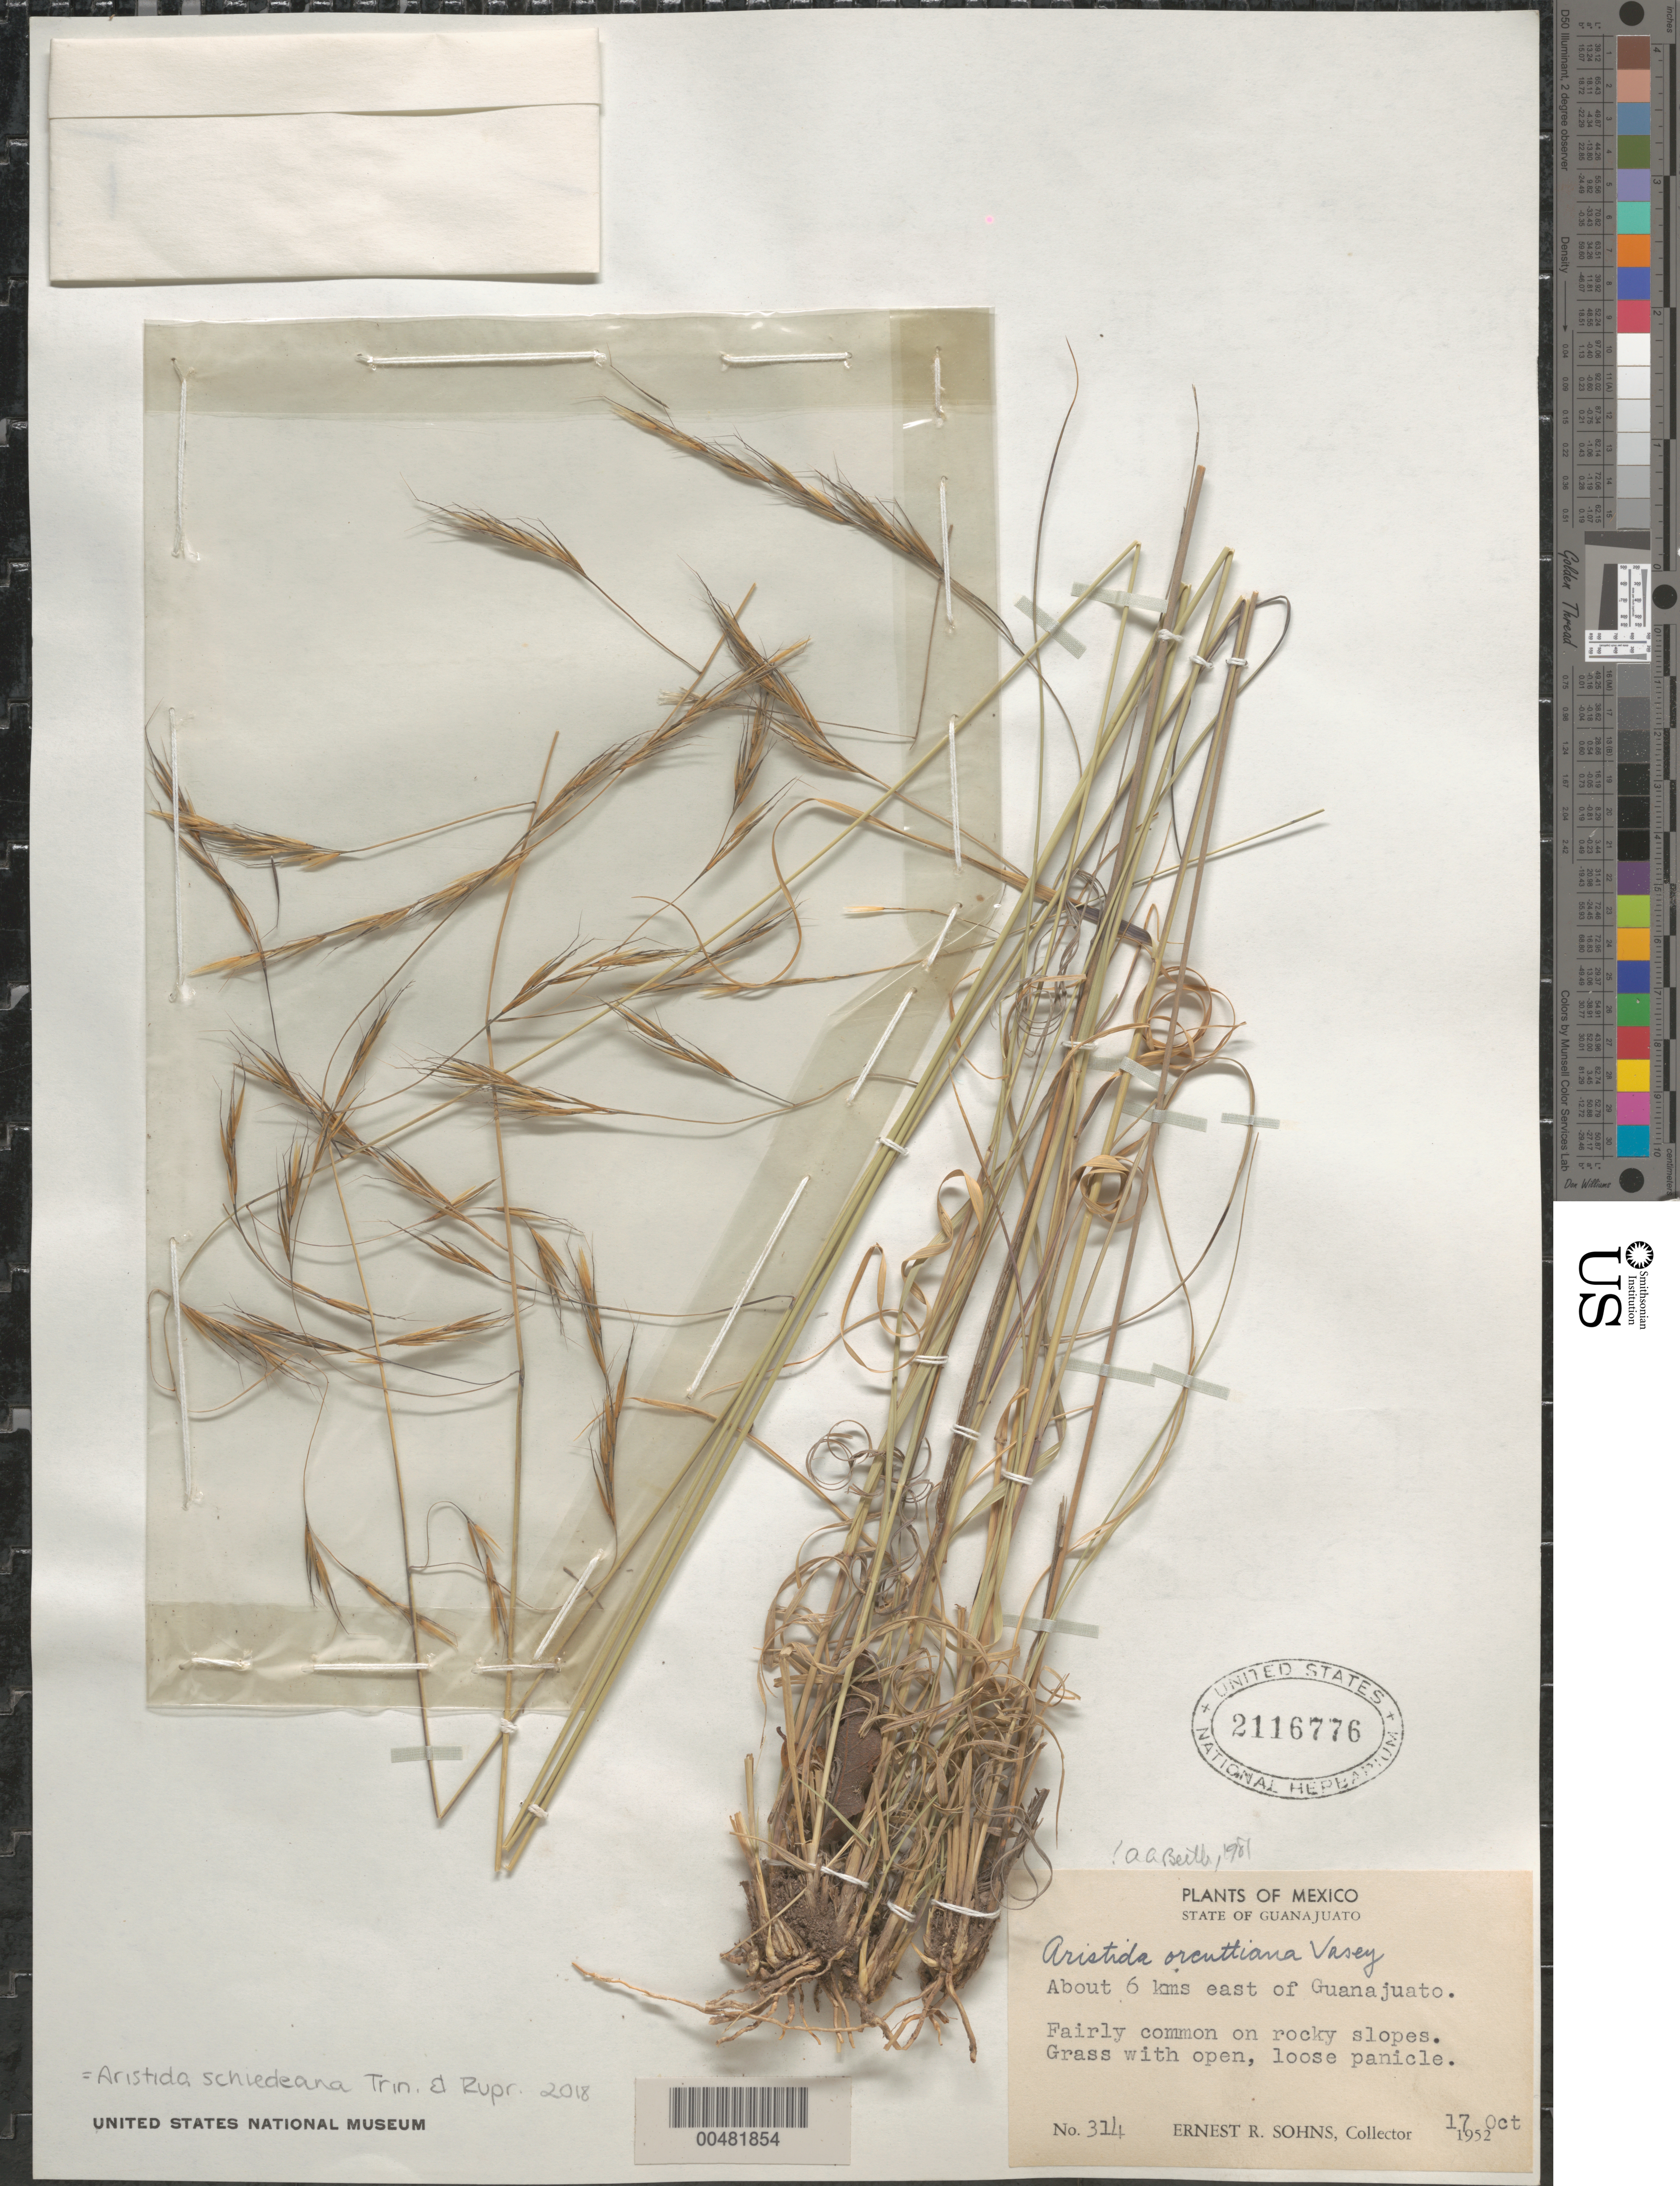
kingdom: Plantae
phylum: Tracheophyta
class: Liliopsida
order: Poales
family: Poaceae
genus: Aristida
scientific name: Aristida schiedeana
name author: Trin. & Rupr.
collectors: E. R. Sohns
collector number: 314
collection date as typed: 17 Oct 1952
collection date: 1952-10-17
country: Mexico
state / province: Guanajuato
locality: About 6 km E of Guanajuato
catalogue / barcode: US 2116776